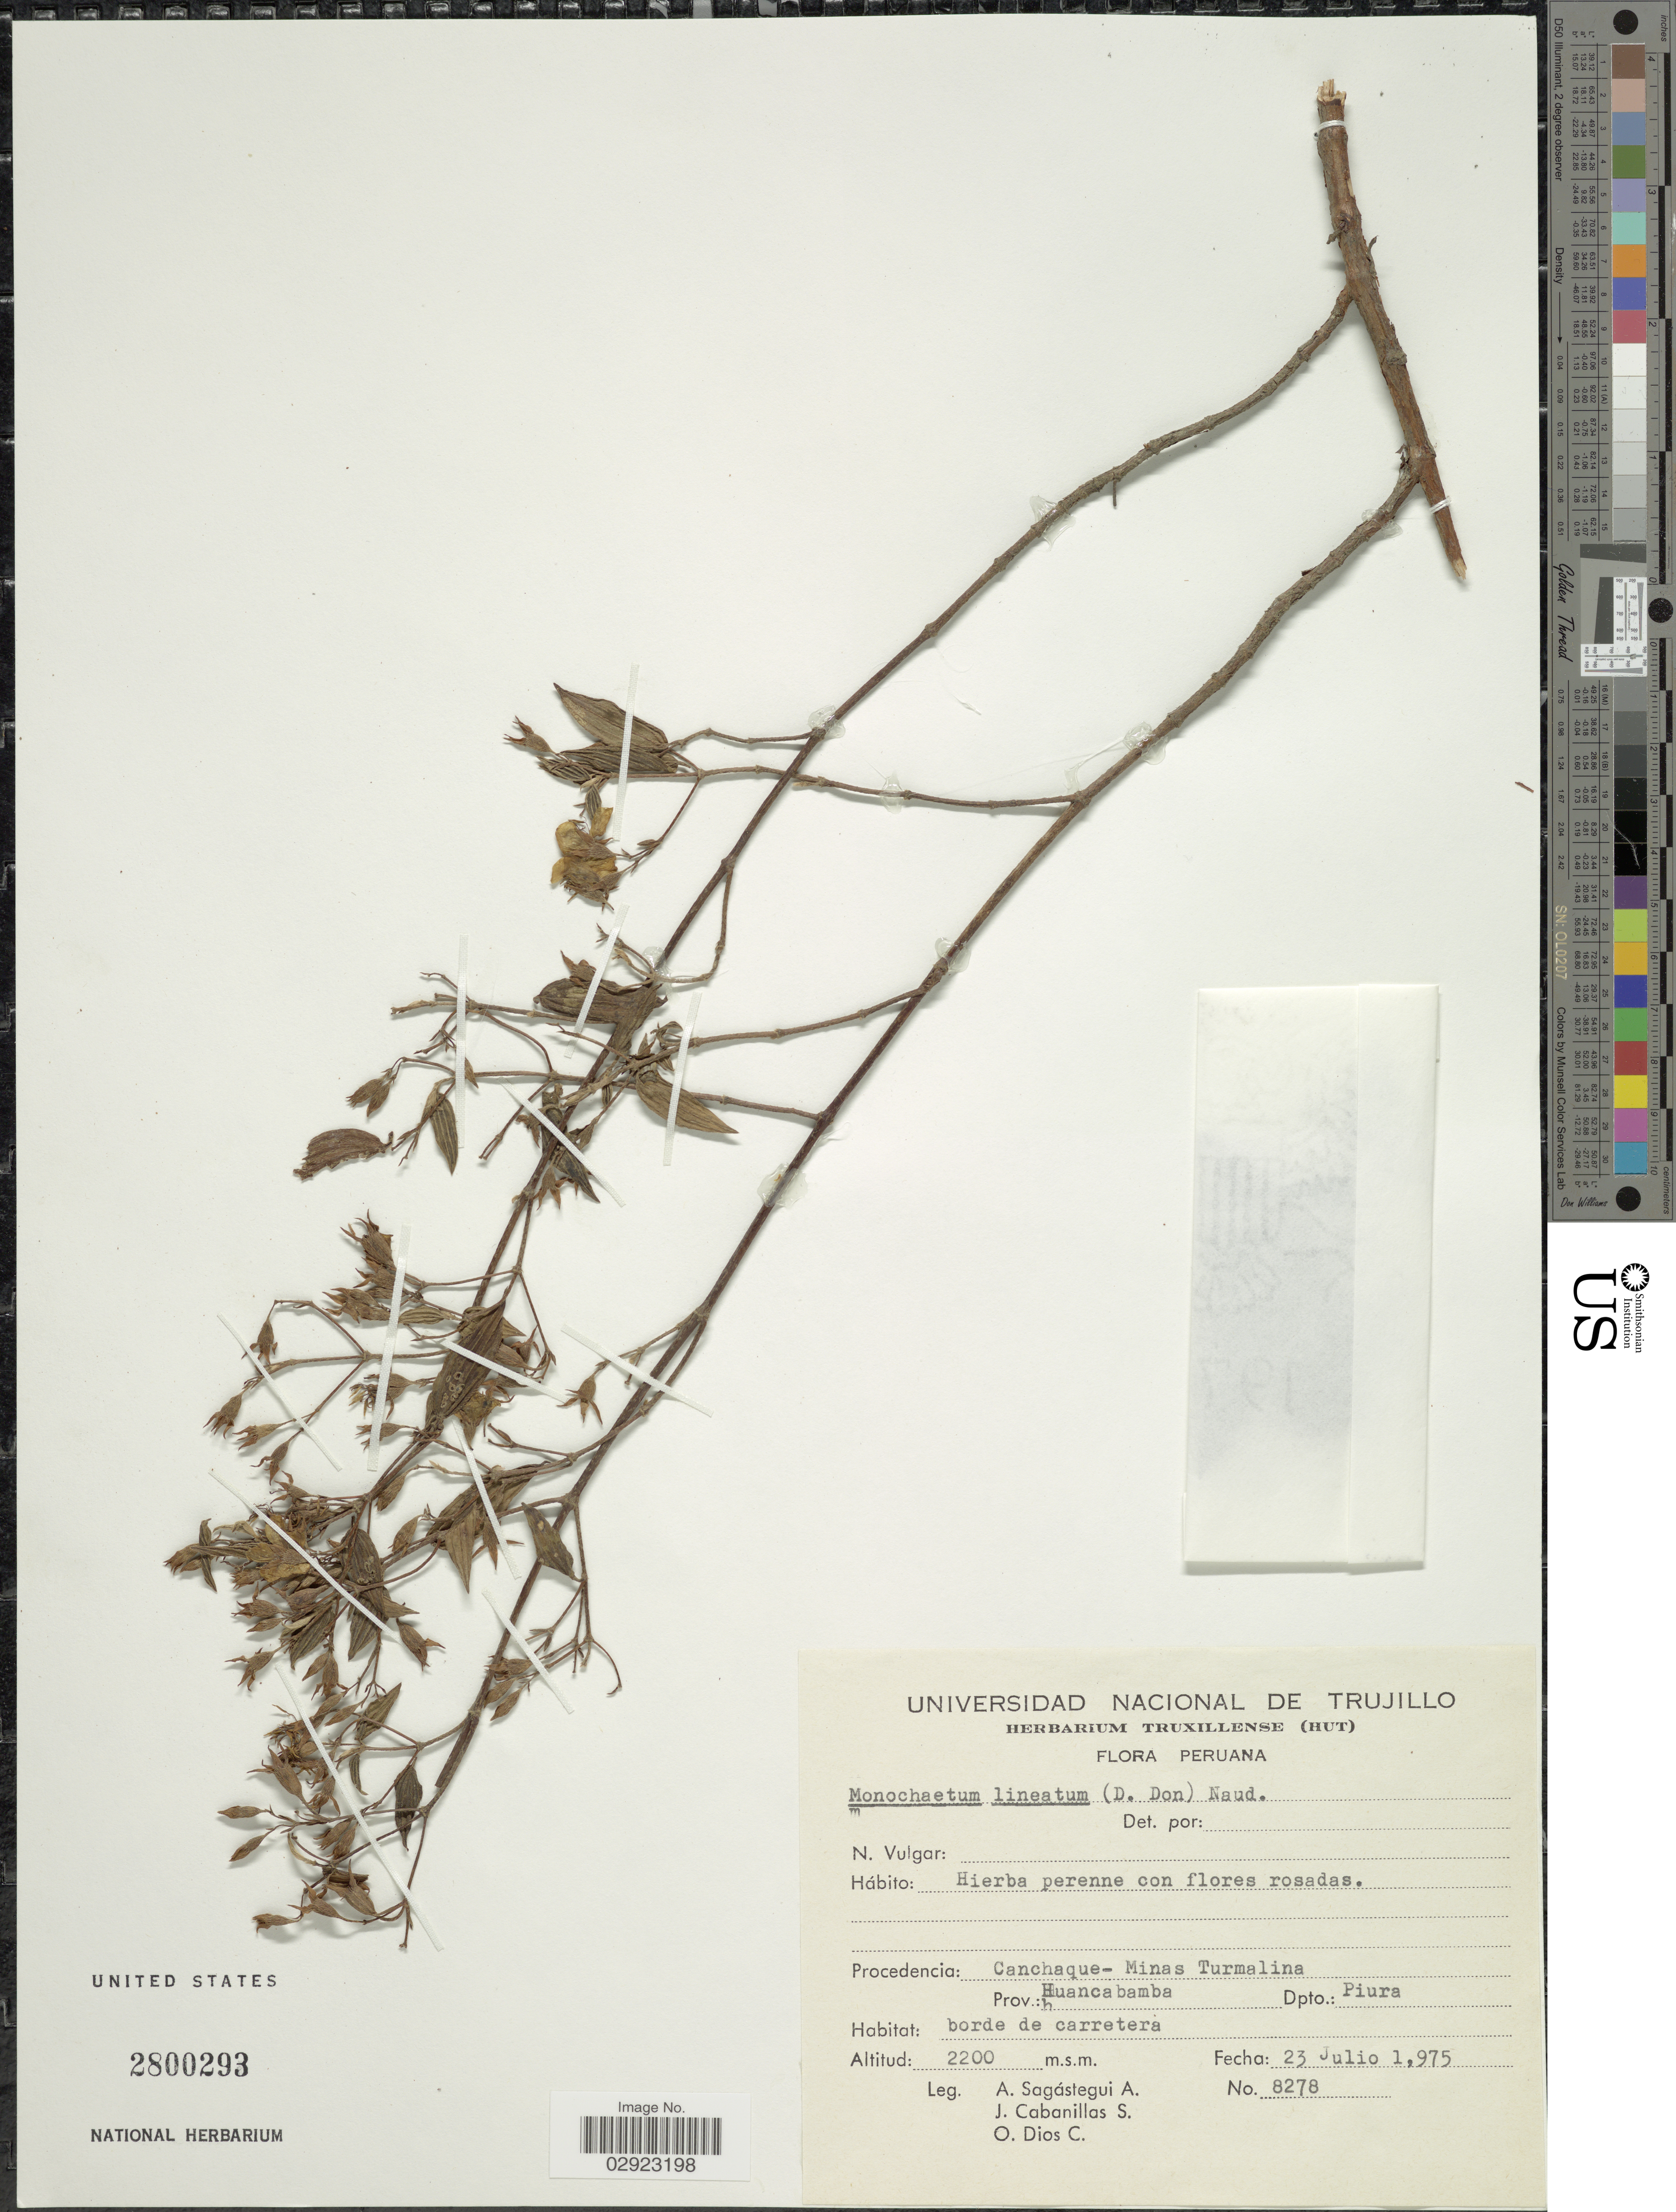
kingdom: Plantae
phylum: Tracheophyta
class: Magnoliopsida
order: Myrtales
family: Melastomataceae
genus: Monochaetum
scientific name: Monochaetum lineatum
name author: (D. Don) Naudin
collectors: A. Sagástegui A., J. Cabanillas S. & O. Dios C.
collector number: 8278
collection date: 1975-07-23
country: Peru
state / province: Piura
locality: Procedencia: Canchaque - Minas Turmalina, Prov. : Huancabamba, Dpto.: Piura.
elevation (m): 2200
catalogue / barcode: US 2800293